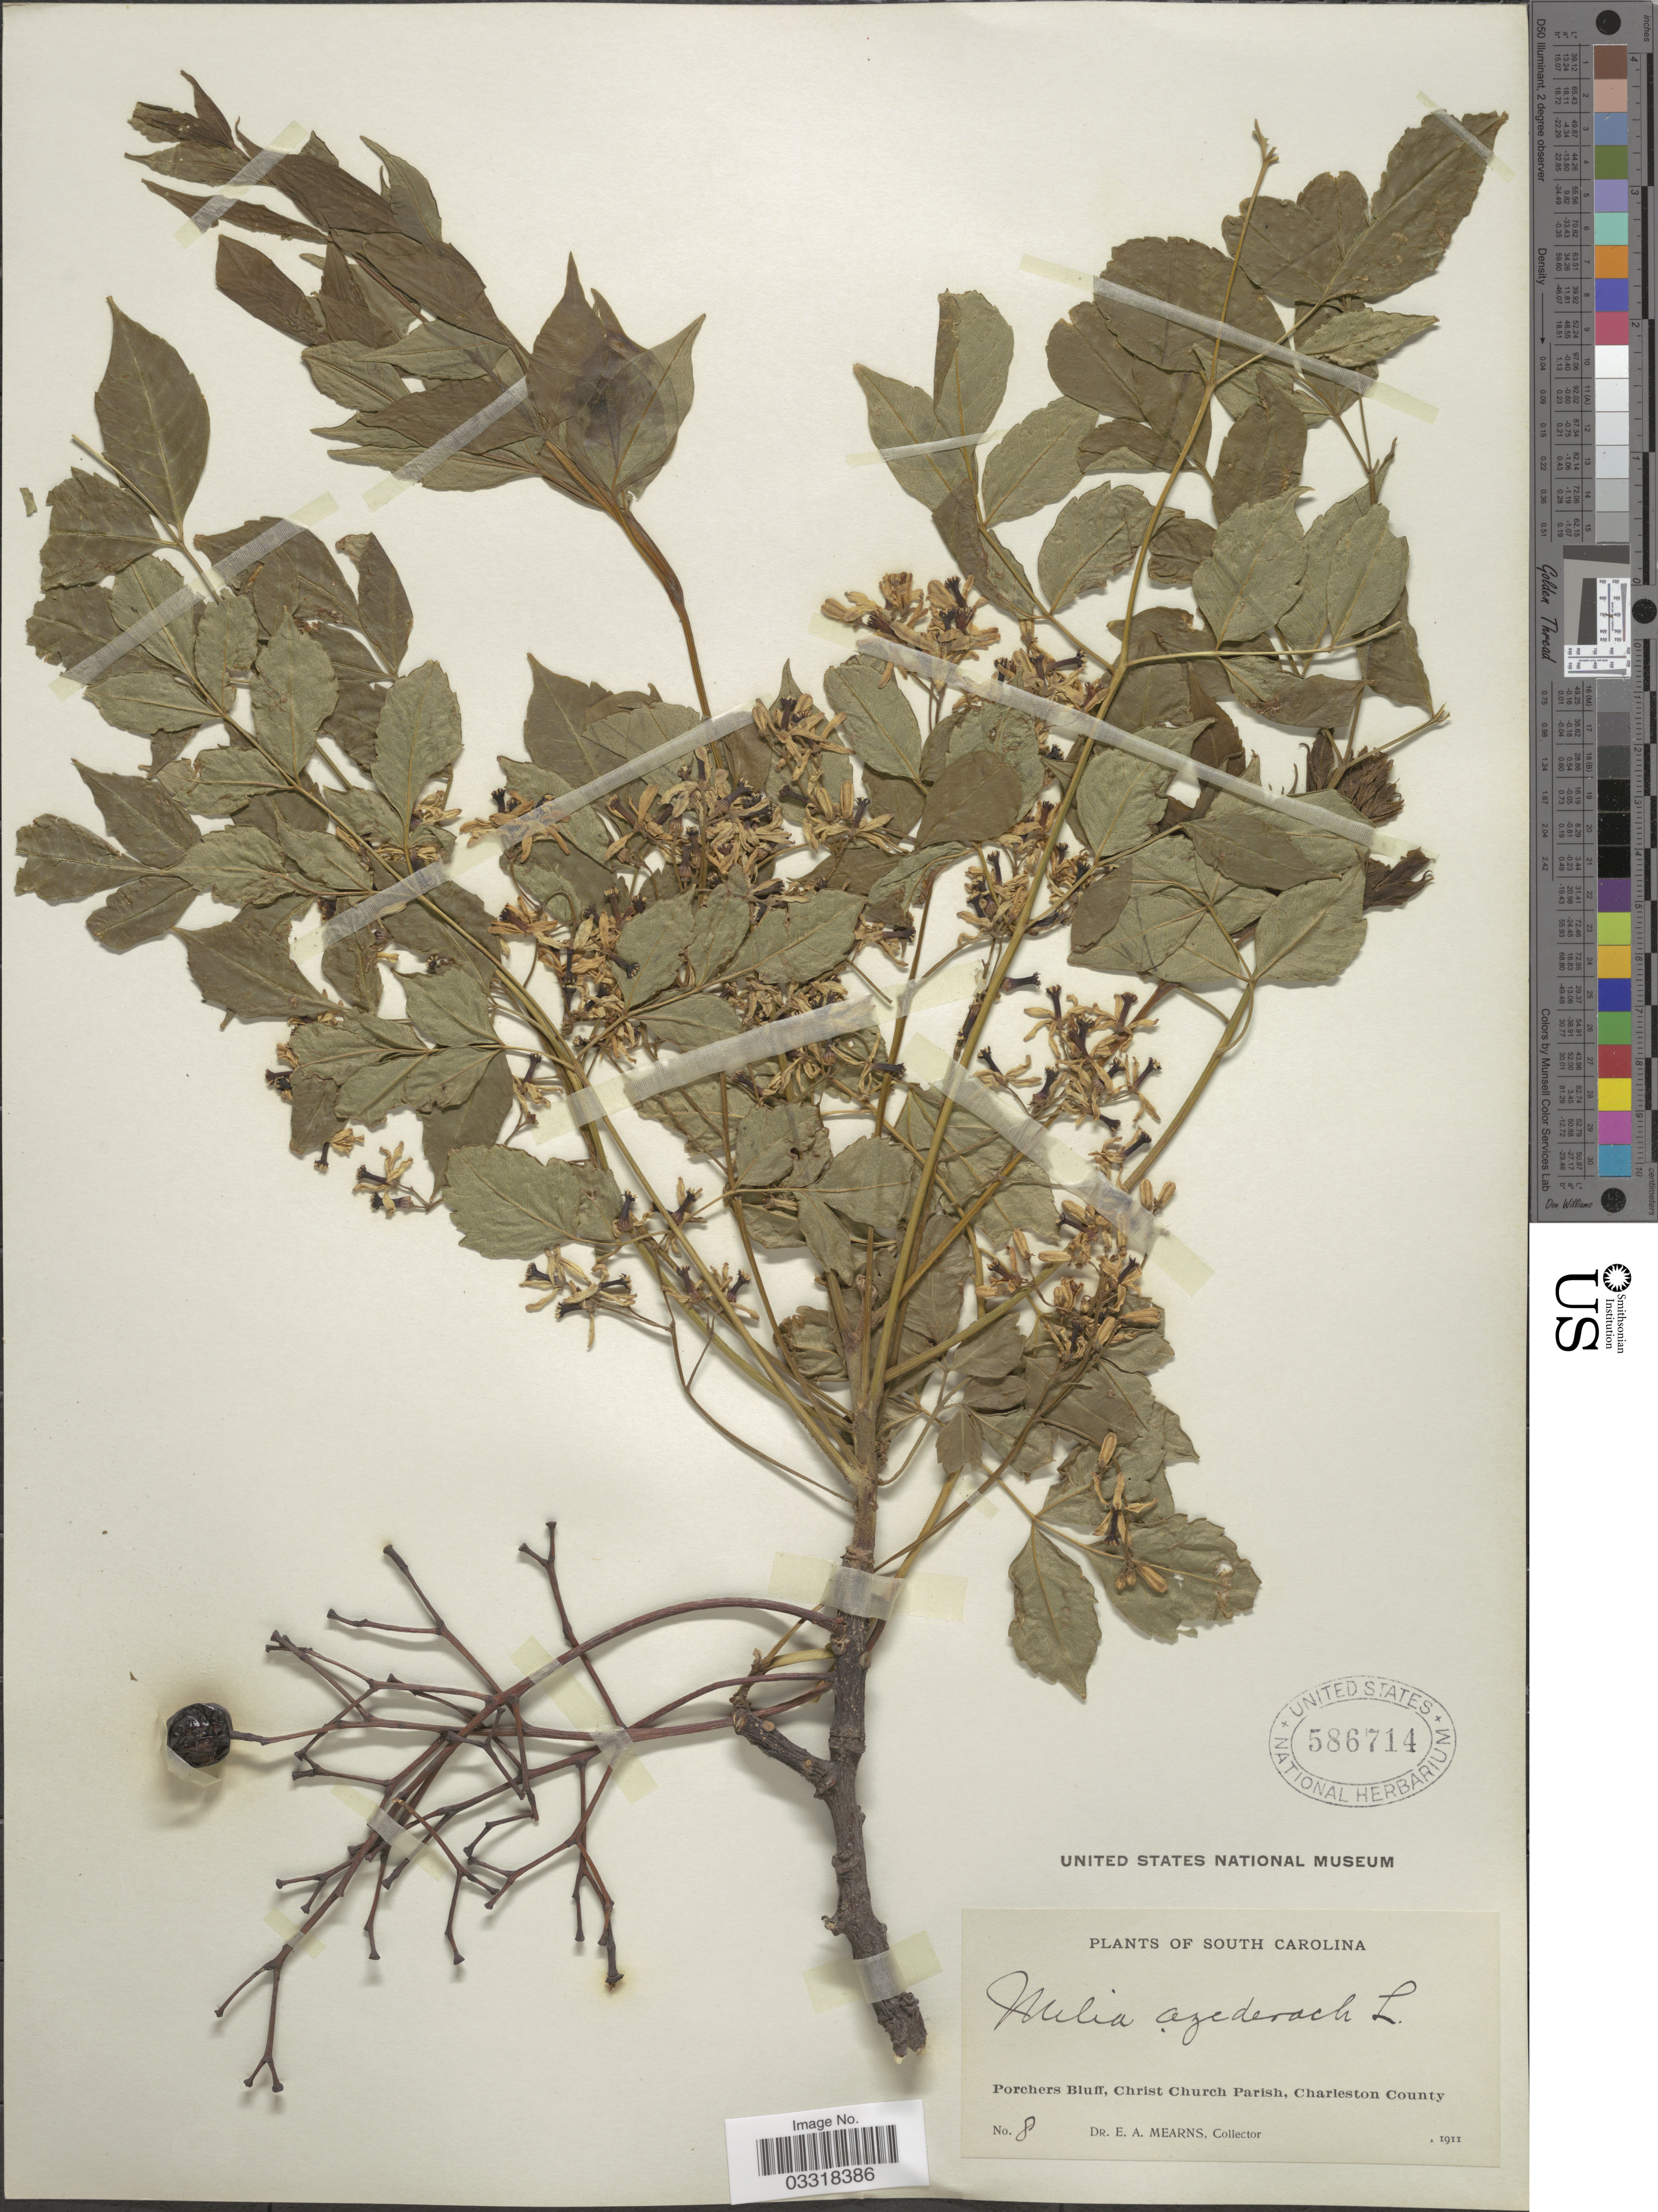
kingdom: Plantae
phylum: Tracheophyta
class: Magnoliopsida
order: Sapindales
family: Meliaceae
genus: Melia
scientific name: Melia azedarach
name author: L.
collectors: E. A. Mearns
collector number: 8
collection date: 1911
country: United States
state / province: South Carolina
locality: Porchers Bluff, Christ Church Parish, Charleston County.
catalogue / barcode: US 586714